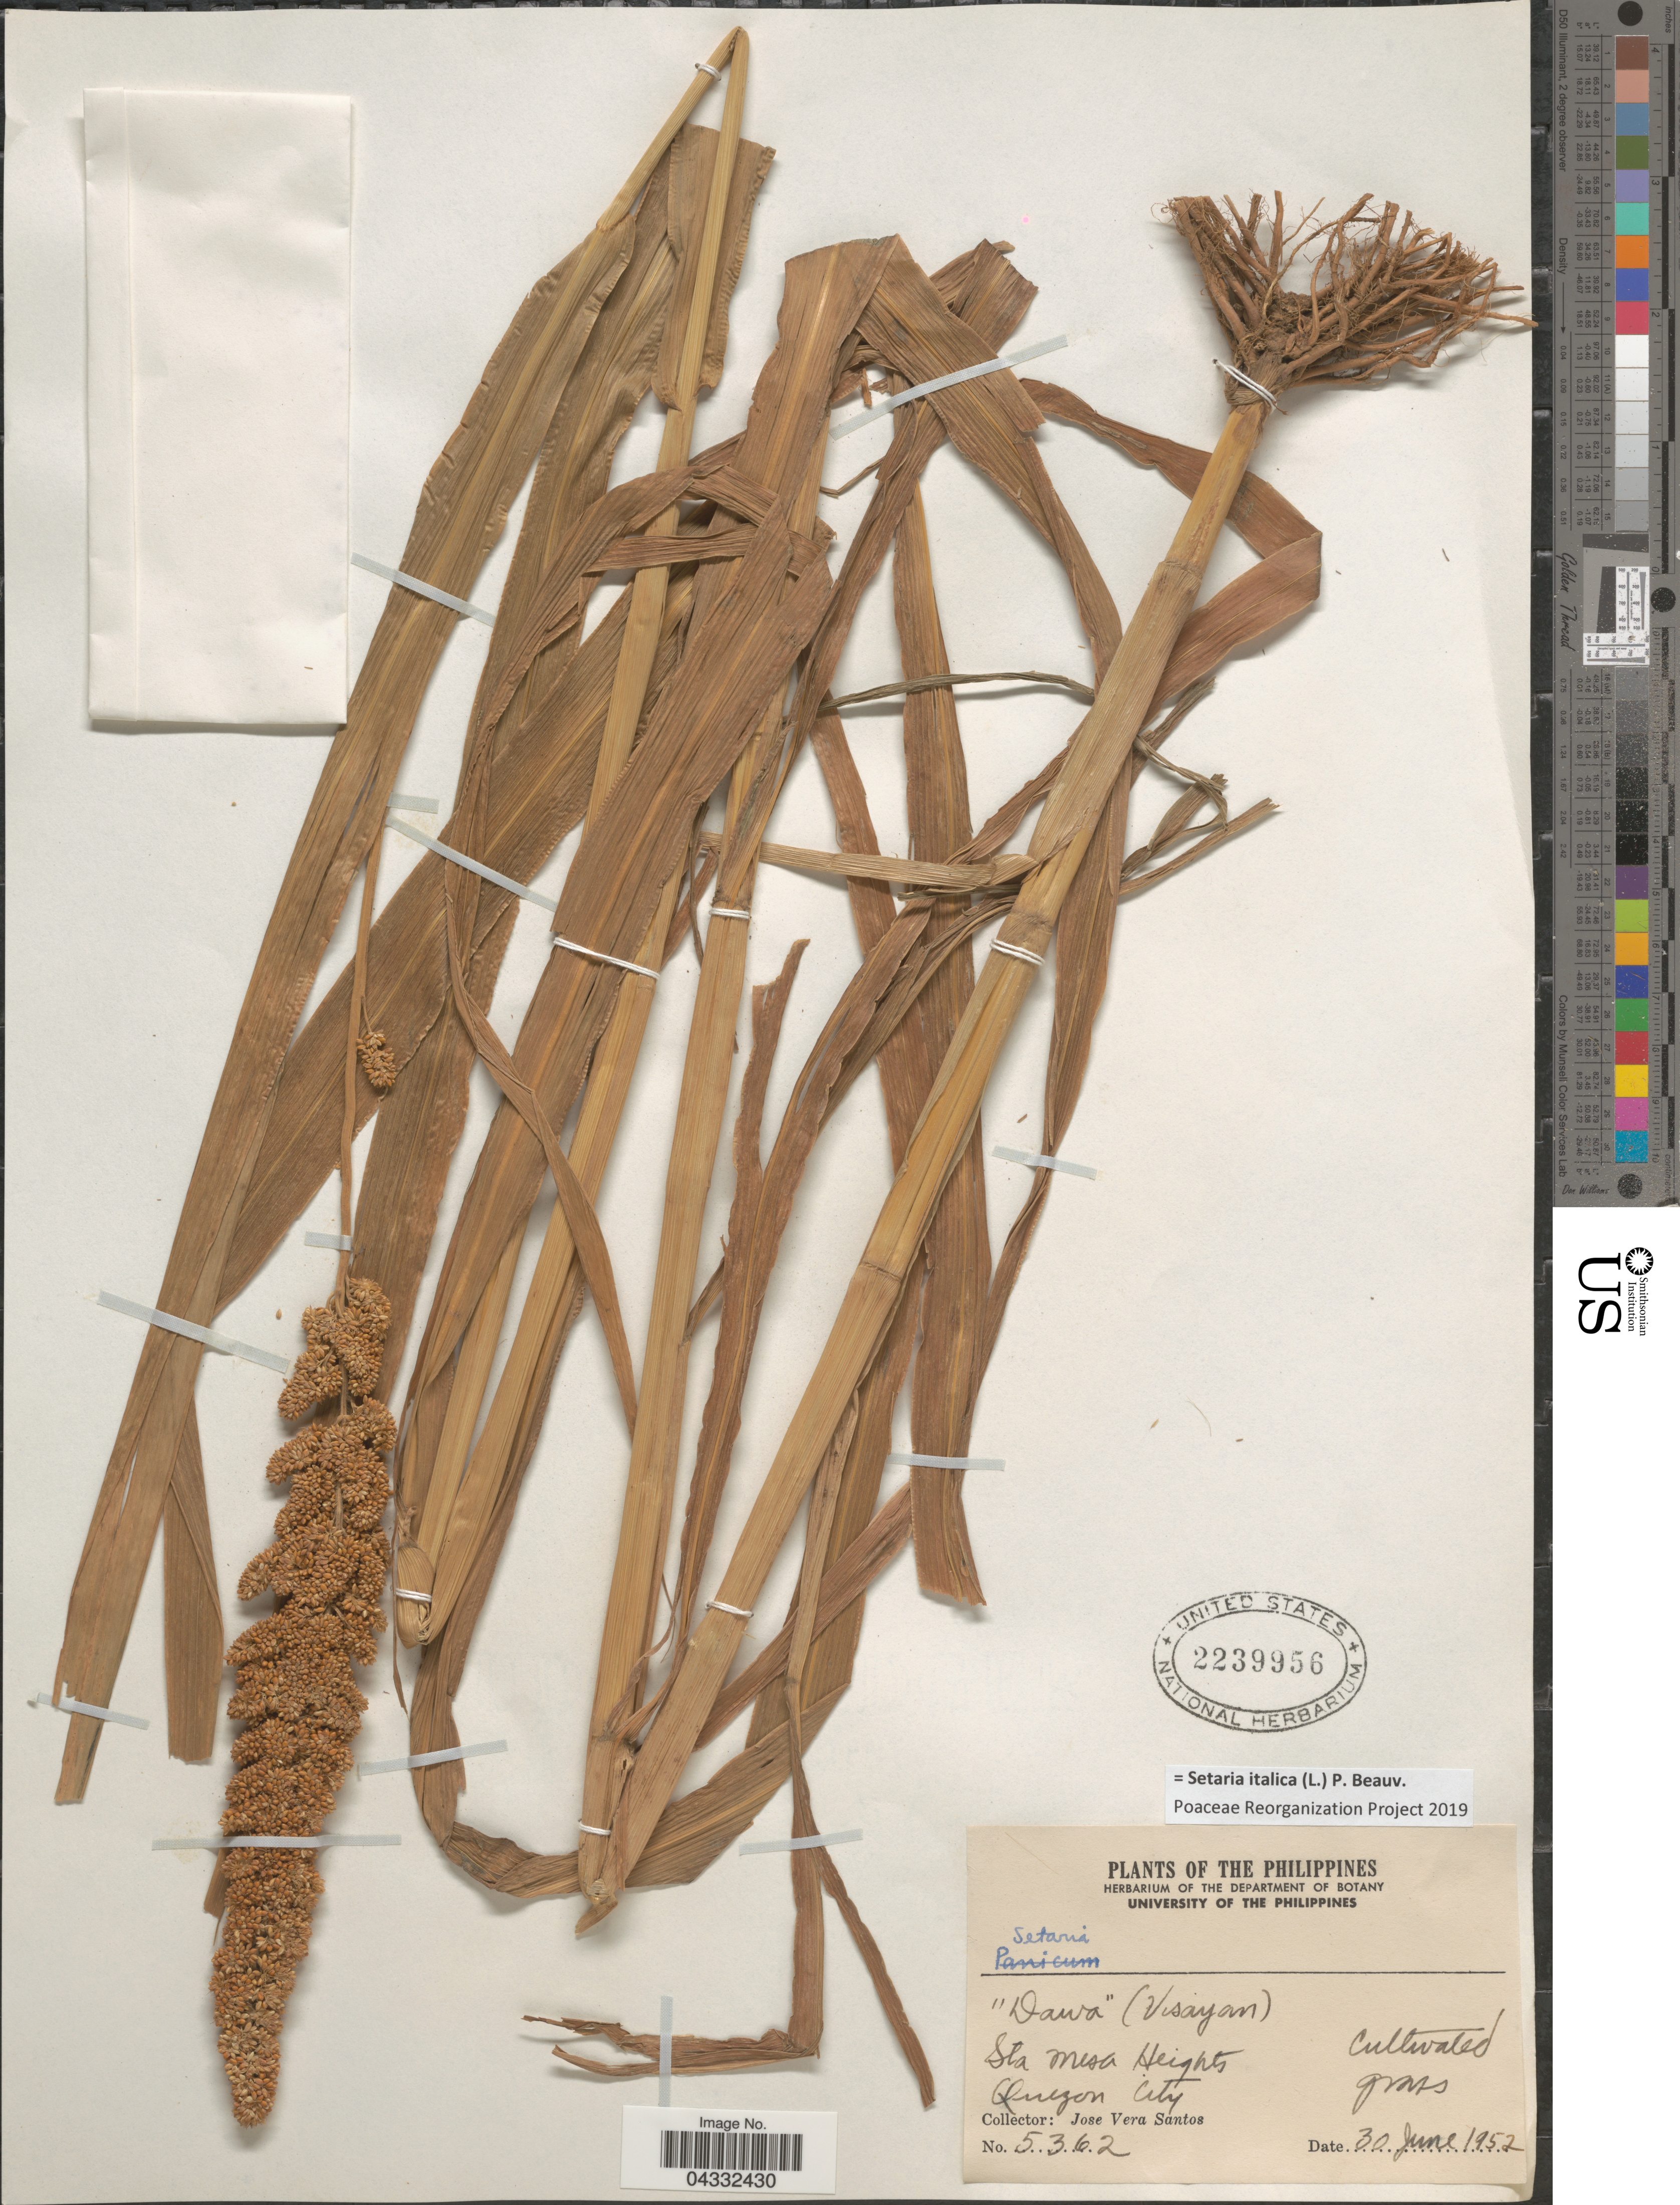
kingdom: Plantae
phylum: Tracheophyta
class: Liliopsida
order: Poales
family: Poaceae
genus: Setaria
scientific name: Setaria italica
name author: (L.) P. Beauv.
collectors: J. V. Santos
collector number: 5362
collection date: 1952-06-30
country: Philippines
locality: Dawa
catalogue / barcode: US 2239956